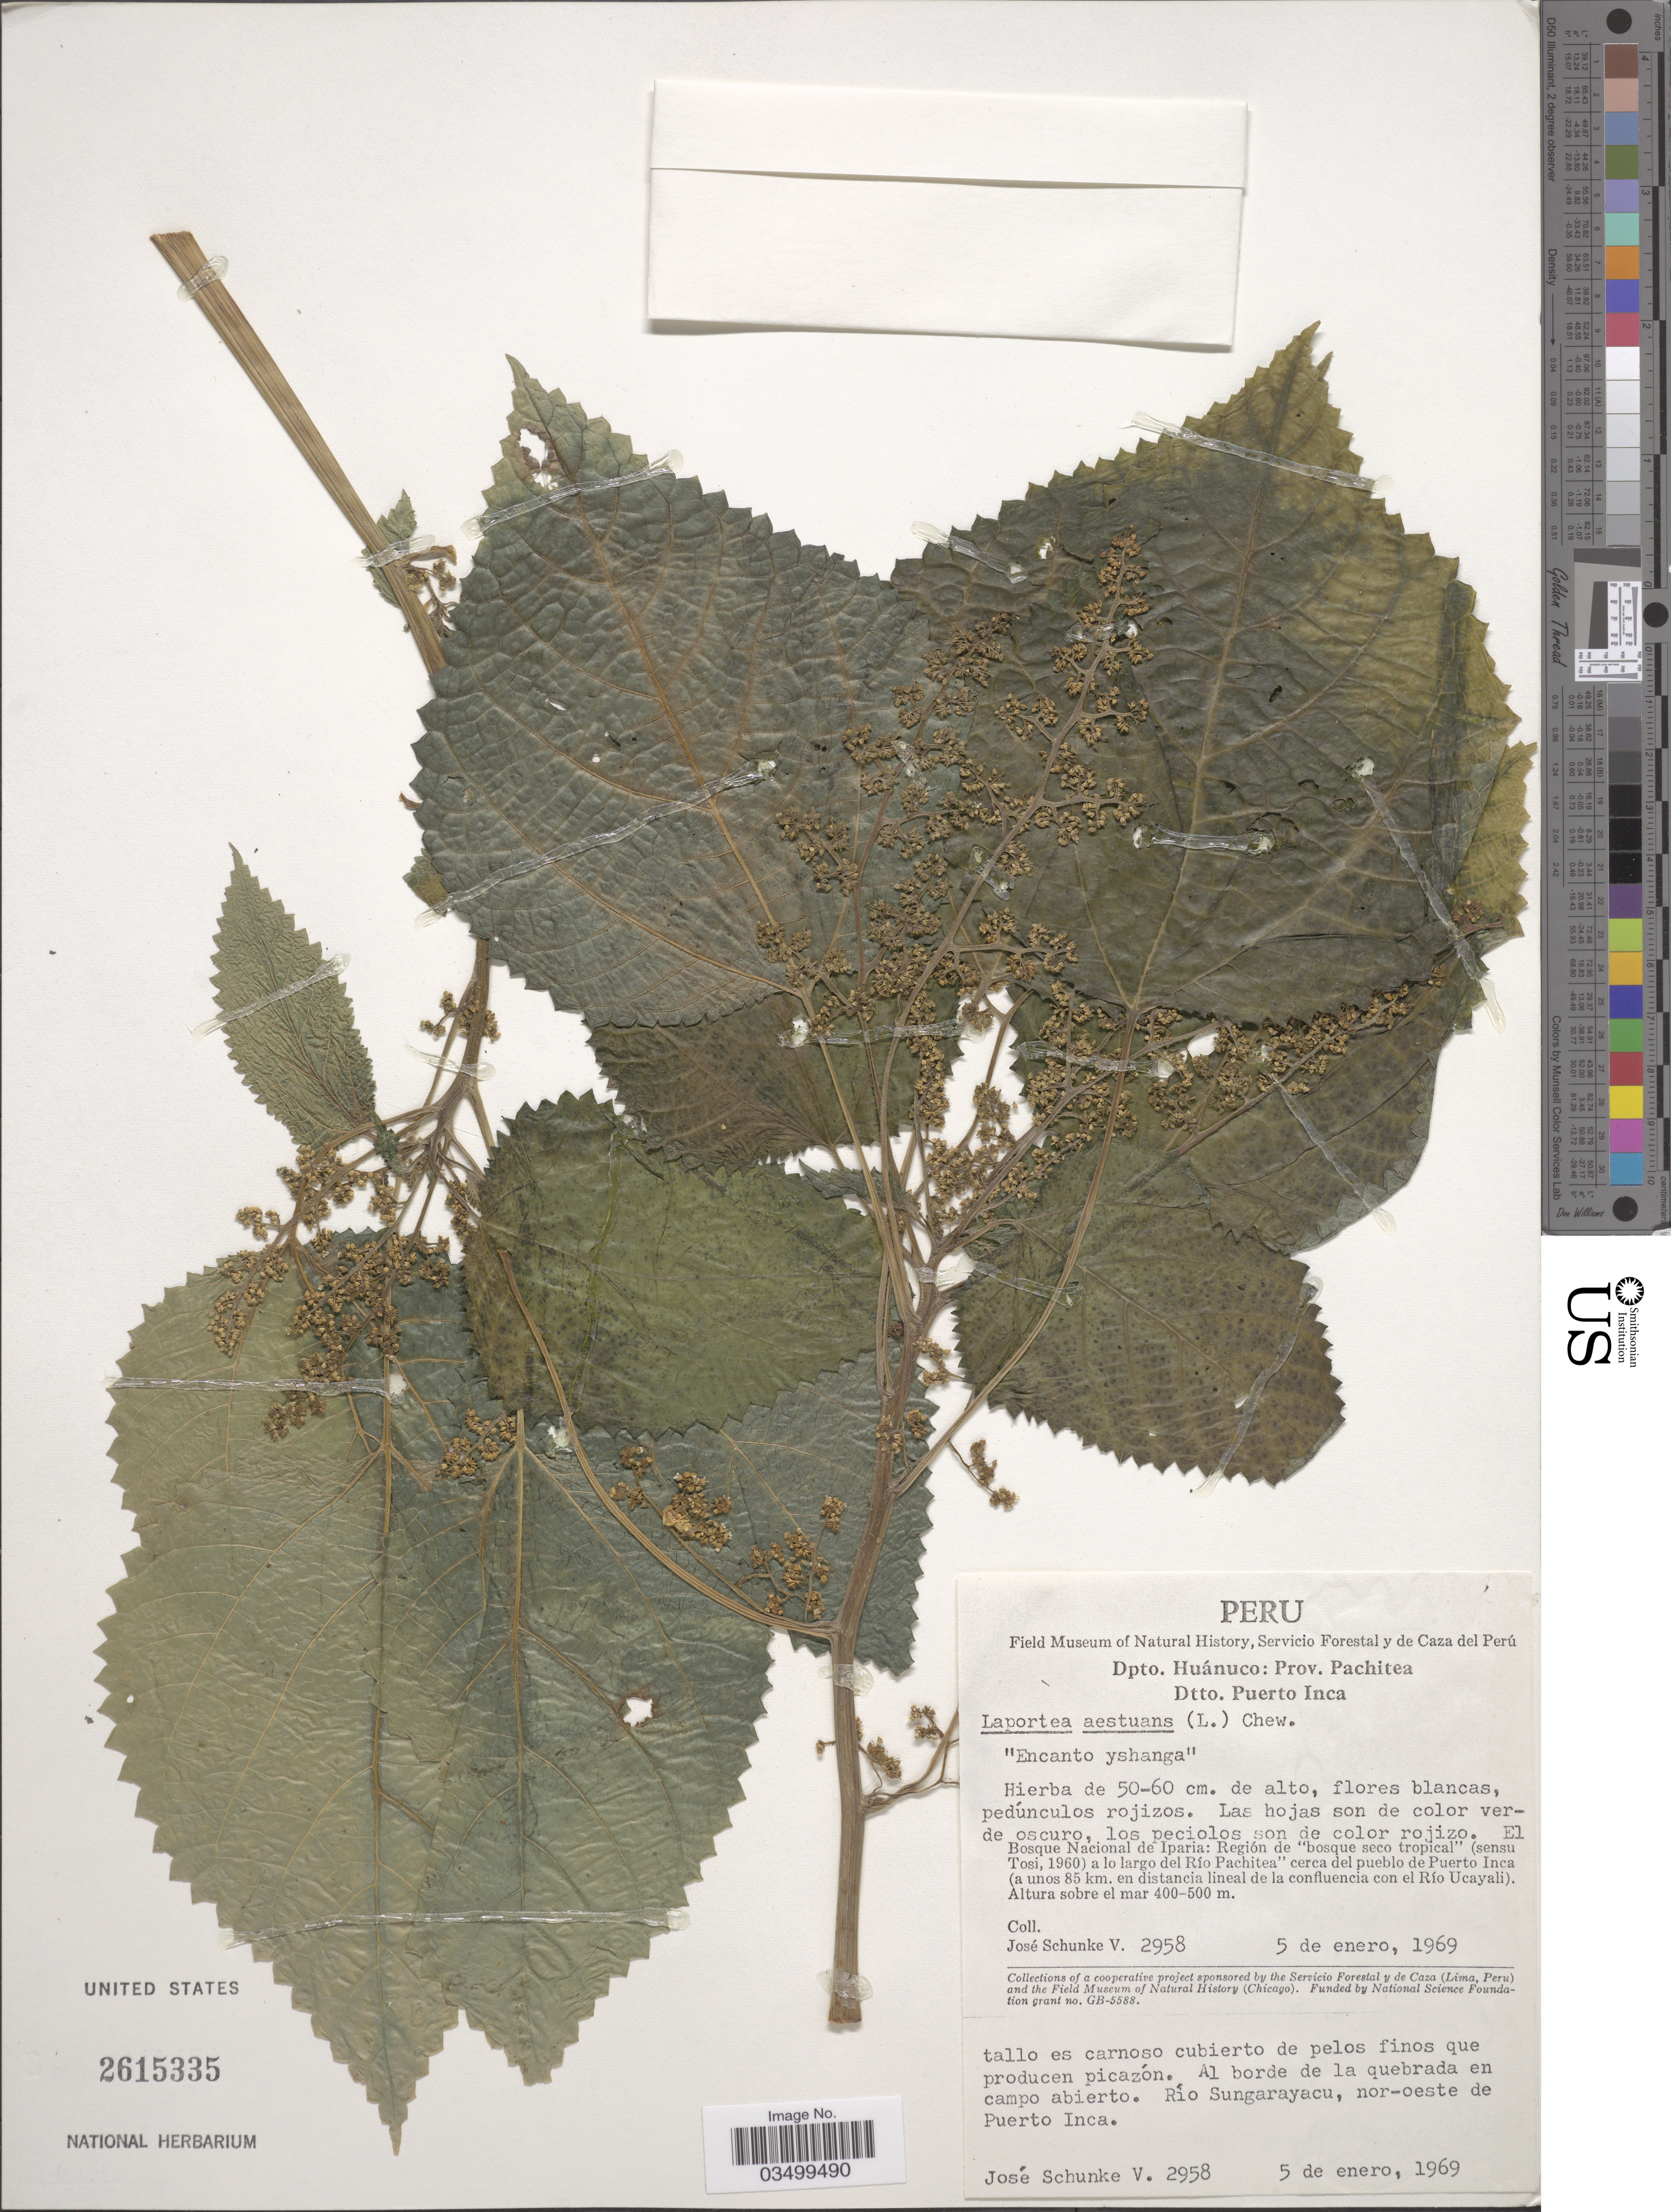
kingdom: Plantae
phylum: Tracheophyta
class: Magnoliopsida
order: Rosales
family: Urticaceae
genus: Laportea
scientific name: Laportea aestuans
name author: (L.) Chew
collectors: J. Schunke Vigo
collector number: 2958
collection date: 1969-01-05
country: Peru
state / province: Huánuco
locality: Dpto. Huánuco: Prov. Pachitea Dtto. Puerto Inca. Bosque Nacional de Iparia: Región de 'bosque seco tropical' (sensu Tosi, 1960) a lo largo del Río Pachitea' cerca del pueblo de Puerto Inca (a unos 85 km. en distancia lineal de la confluencia con el Río Ucayali). Río Sungarayacu, nor-oeste de Puerto Inca.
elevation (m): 400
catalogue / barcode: US 2615335